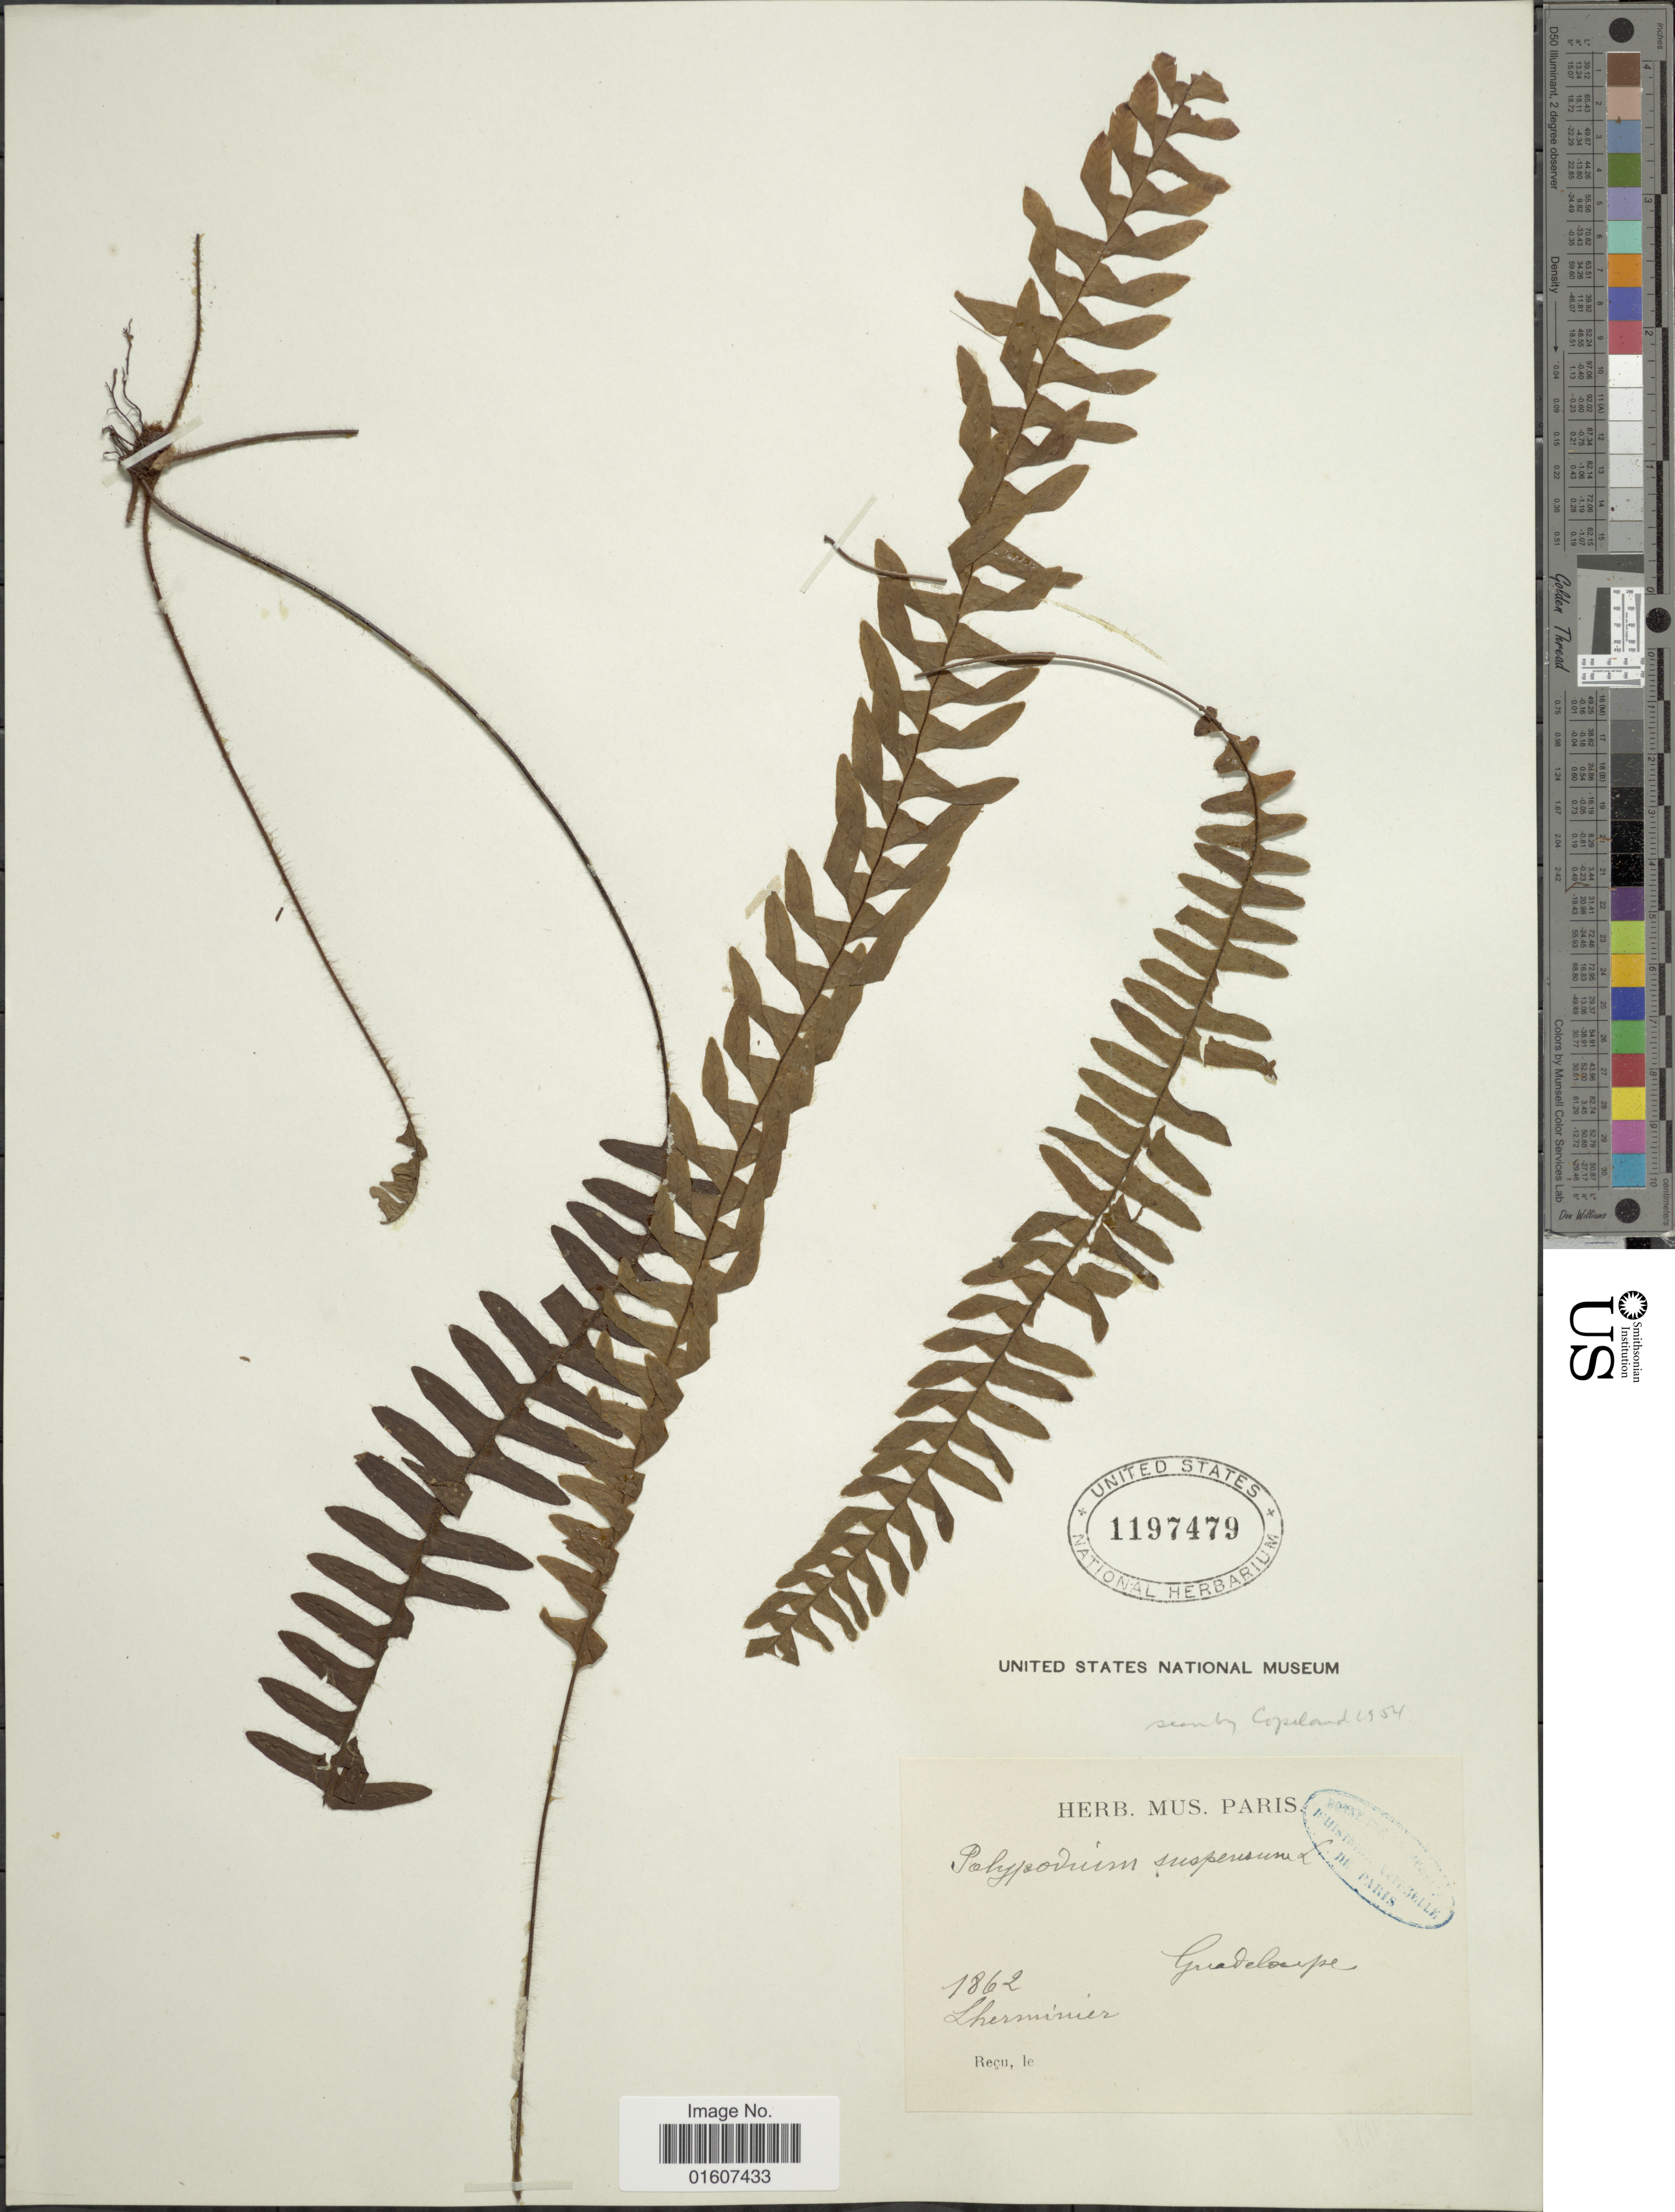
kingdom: Plantae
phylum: Tracheophyta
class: Polypodiopsida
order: Polypodiales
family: Polypodiaceae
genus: Terpsichore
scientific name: Terpsichore chrysleri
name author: (Copel.) A.R. Sm.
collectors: -. L'Herminier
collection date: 1862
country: Guadeloupe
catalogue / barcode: US 1197479